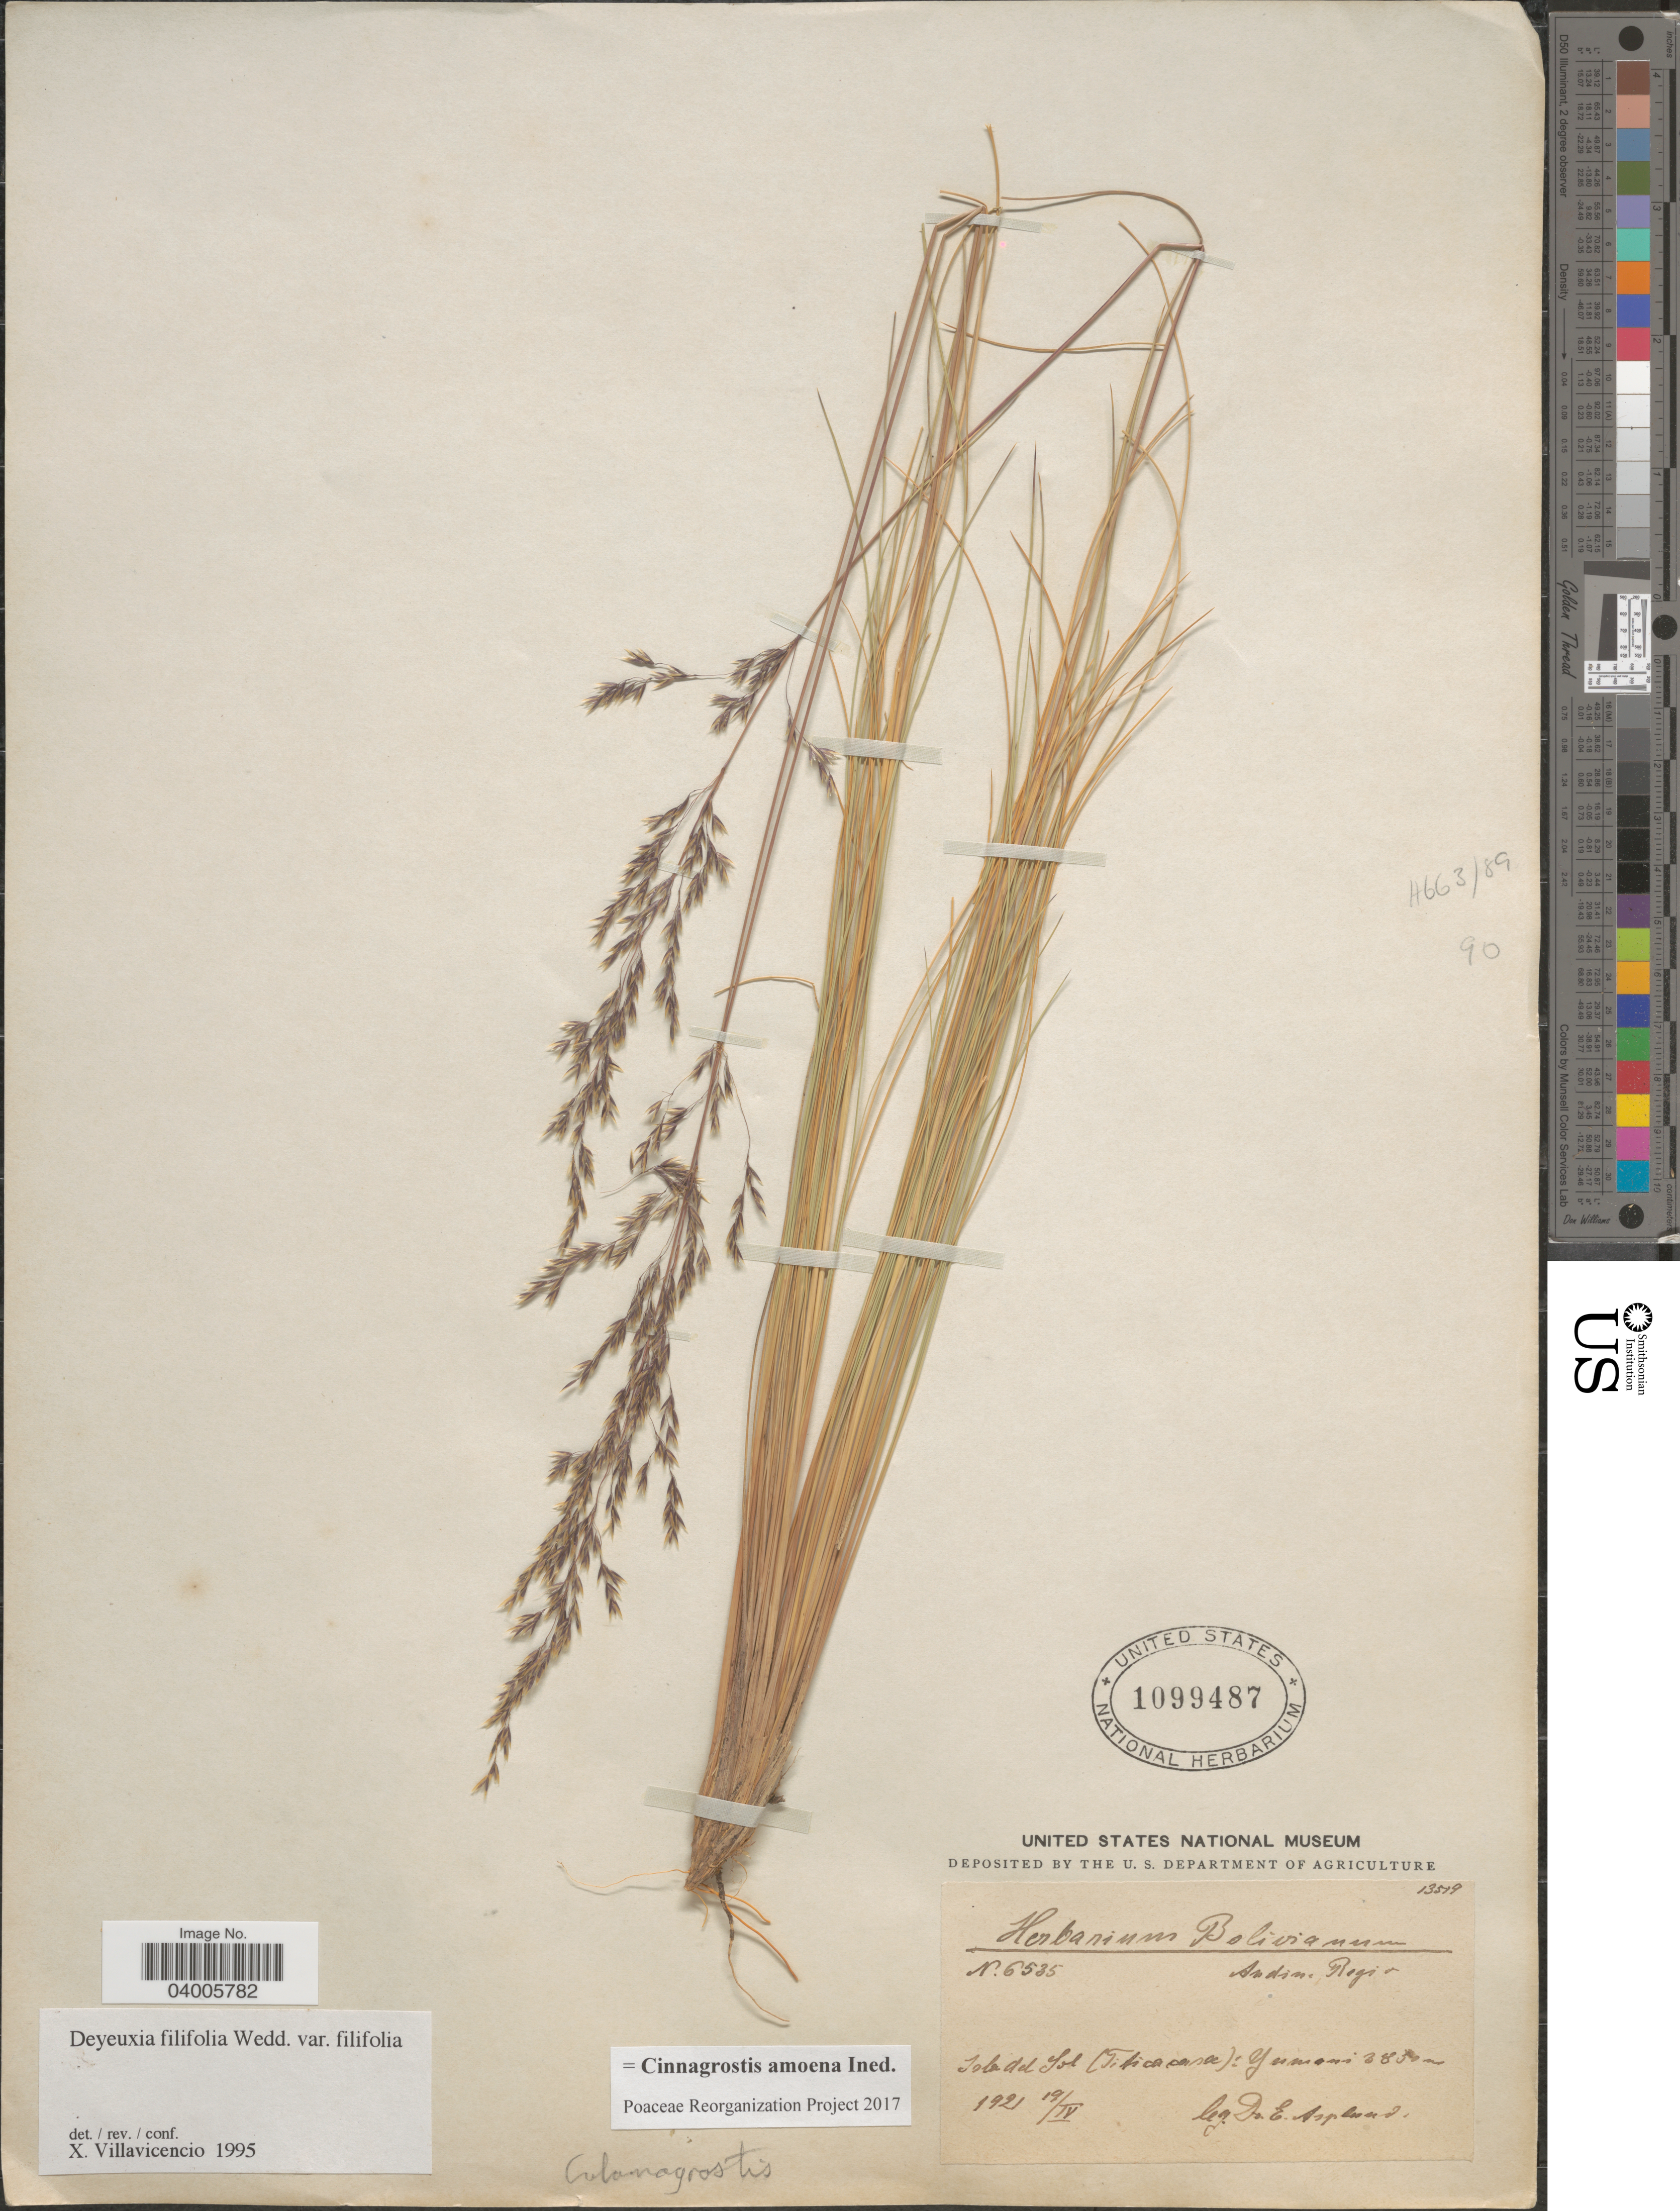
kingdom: Plantae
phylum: Tracheophyta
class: Liliopsida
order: Poales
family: Poaceae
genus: Cinnagrostis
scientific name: Cinnagrostis filifolia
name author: (Wedd.) P.M. Peterson et al.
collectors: E. Asplund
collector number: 6535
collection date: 1921-04-19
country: Bolivia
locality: Andien Regio. Isla del Sol (Titicacana): Yumani.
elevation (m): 3850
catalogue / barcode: US 1099487